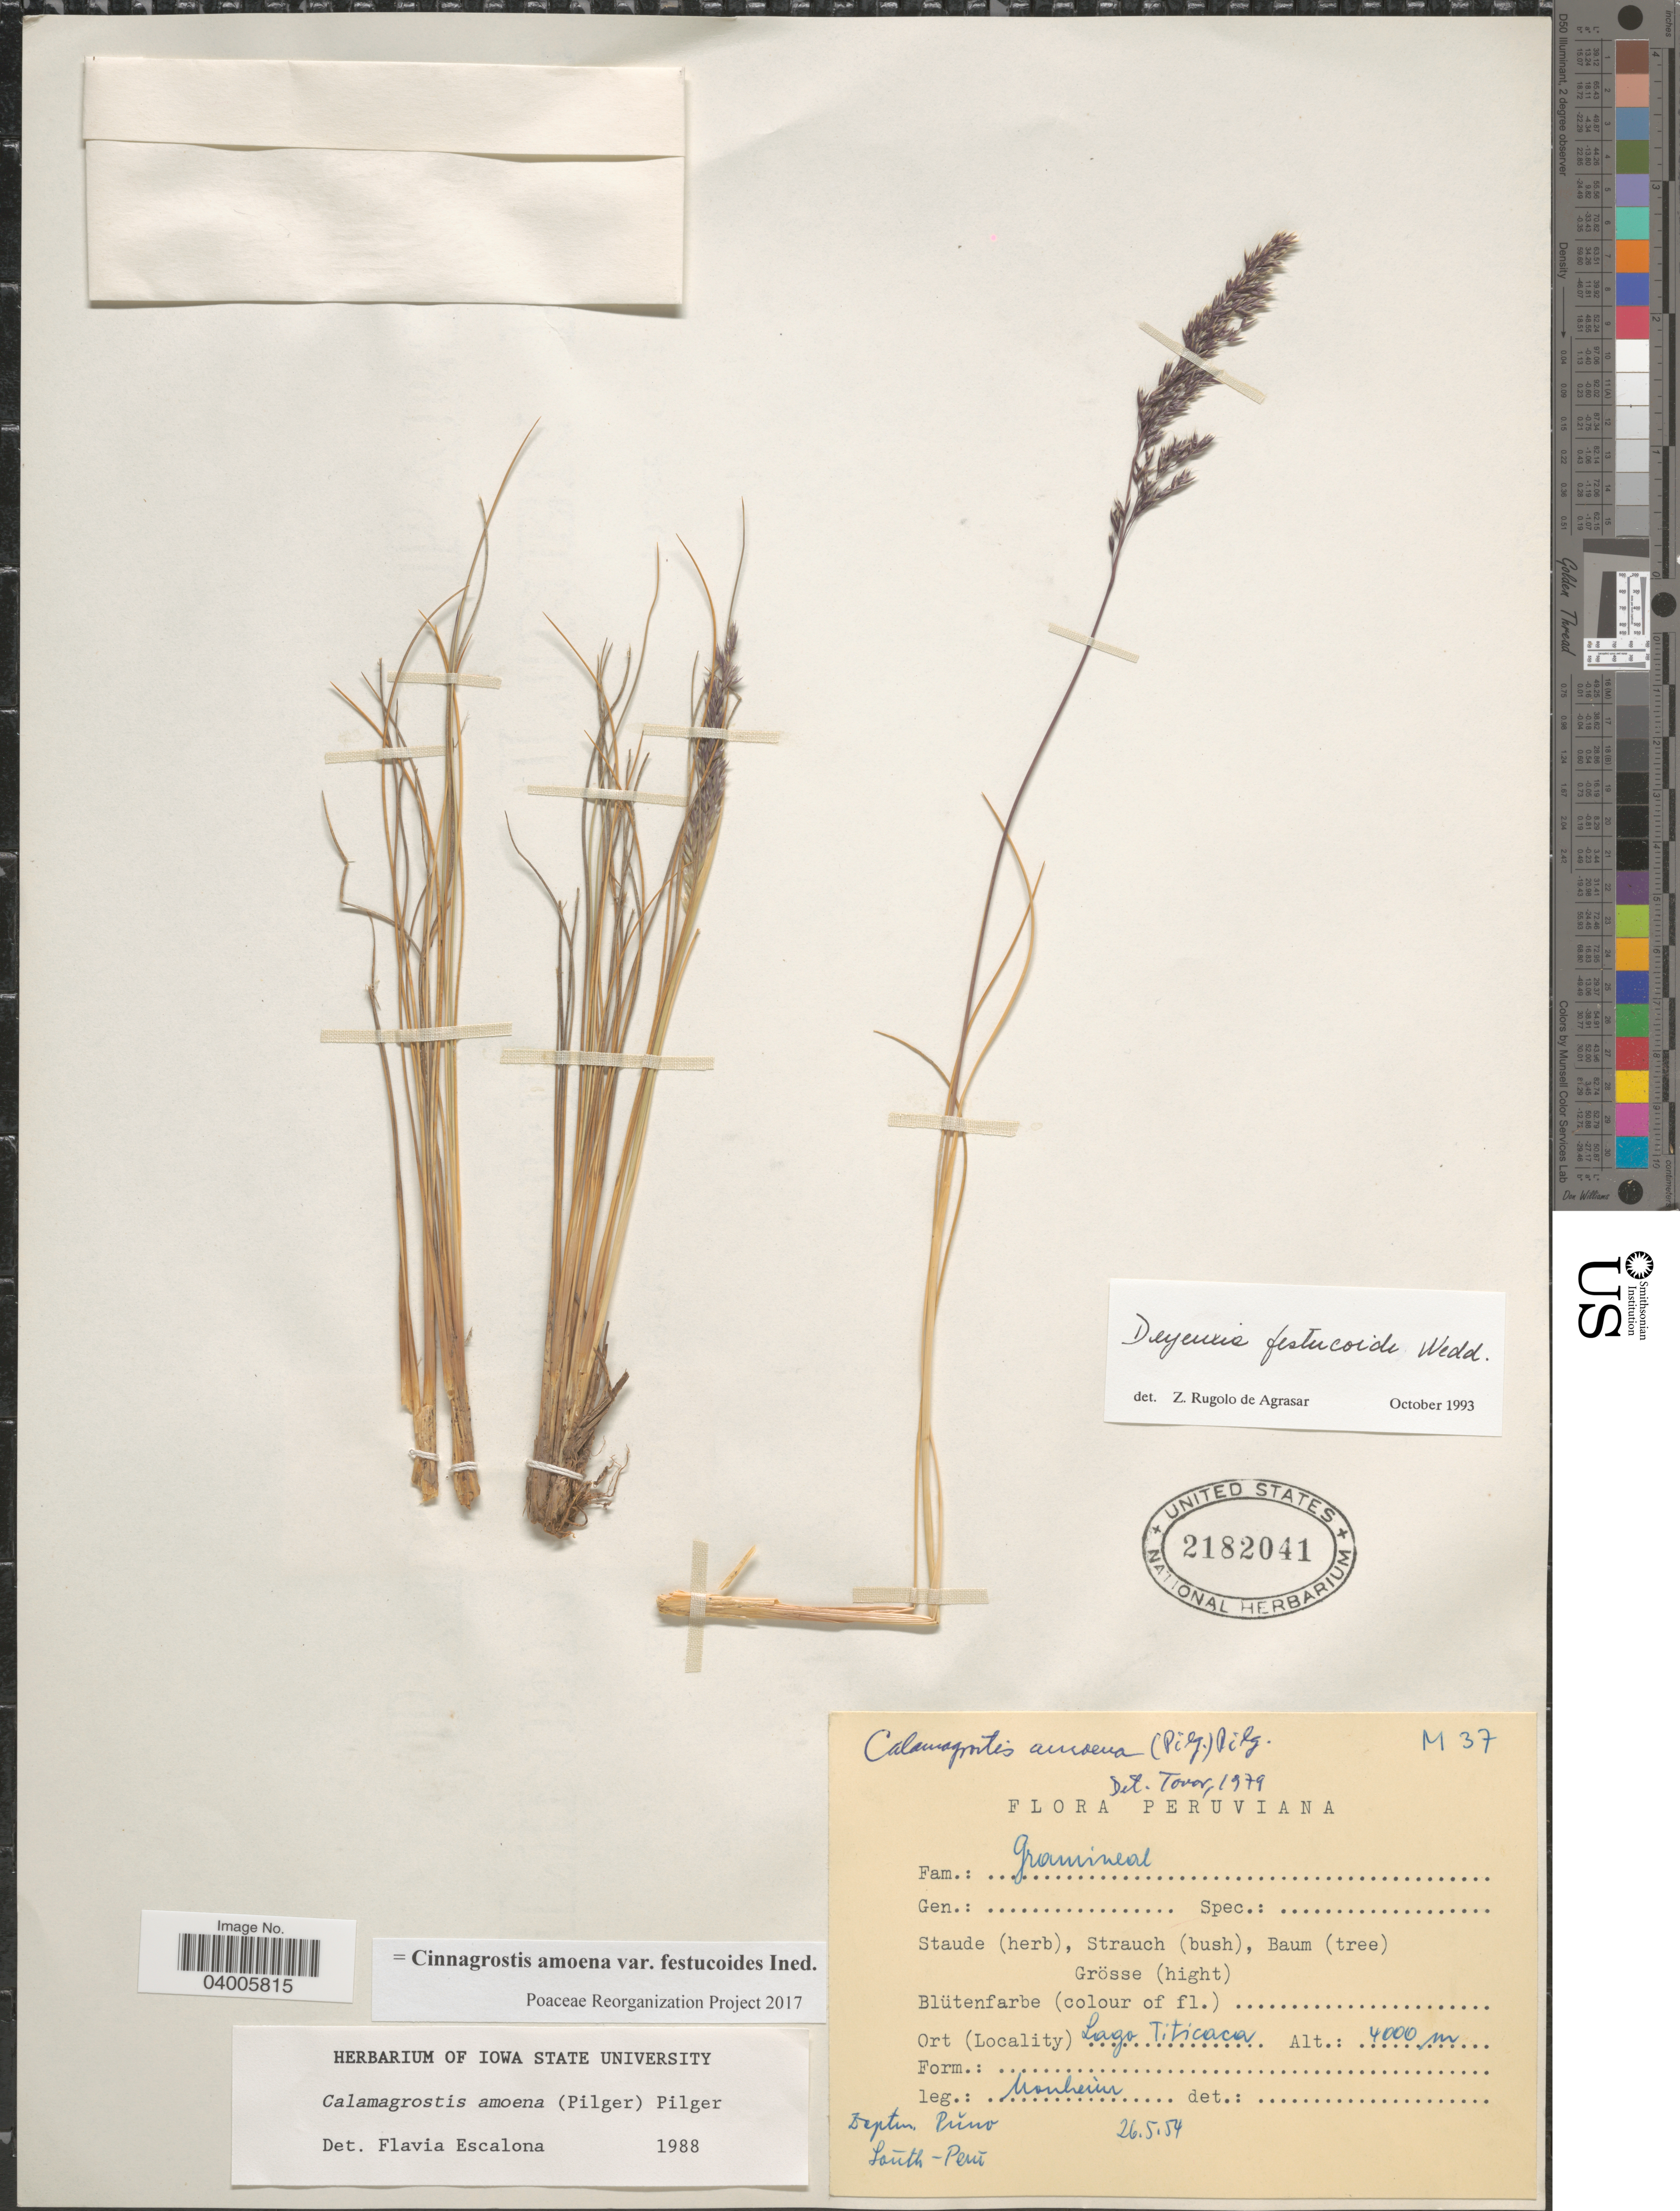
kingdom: Plantae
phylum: Tracheophyta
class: Liliopsida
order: Poales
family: Poaceae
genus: Cinnagrostis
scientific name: Cinnagrostis filifolia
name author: (Wedd.) P.M. Peterson et al.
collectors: Manheim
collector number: M 37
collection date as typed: Transcribed d/m/y: 26/5/54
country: Peru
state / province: Puno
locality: Lago Titicaca. Deptm. Pŭno. Soūth -Perū.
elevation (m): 4000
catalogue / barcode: US 2182041